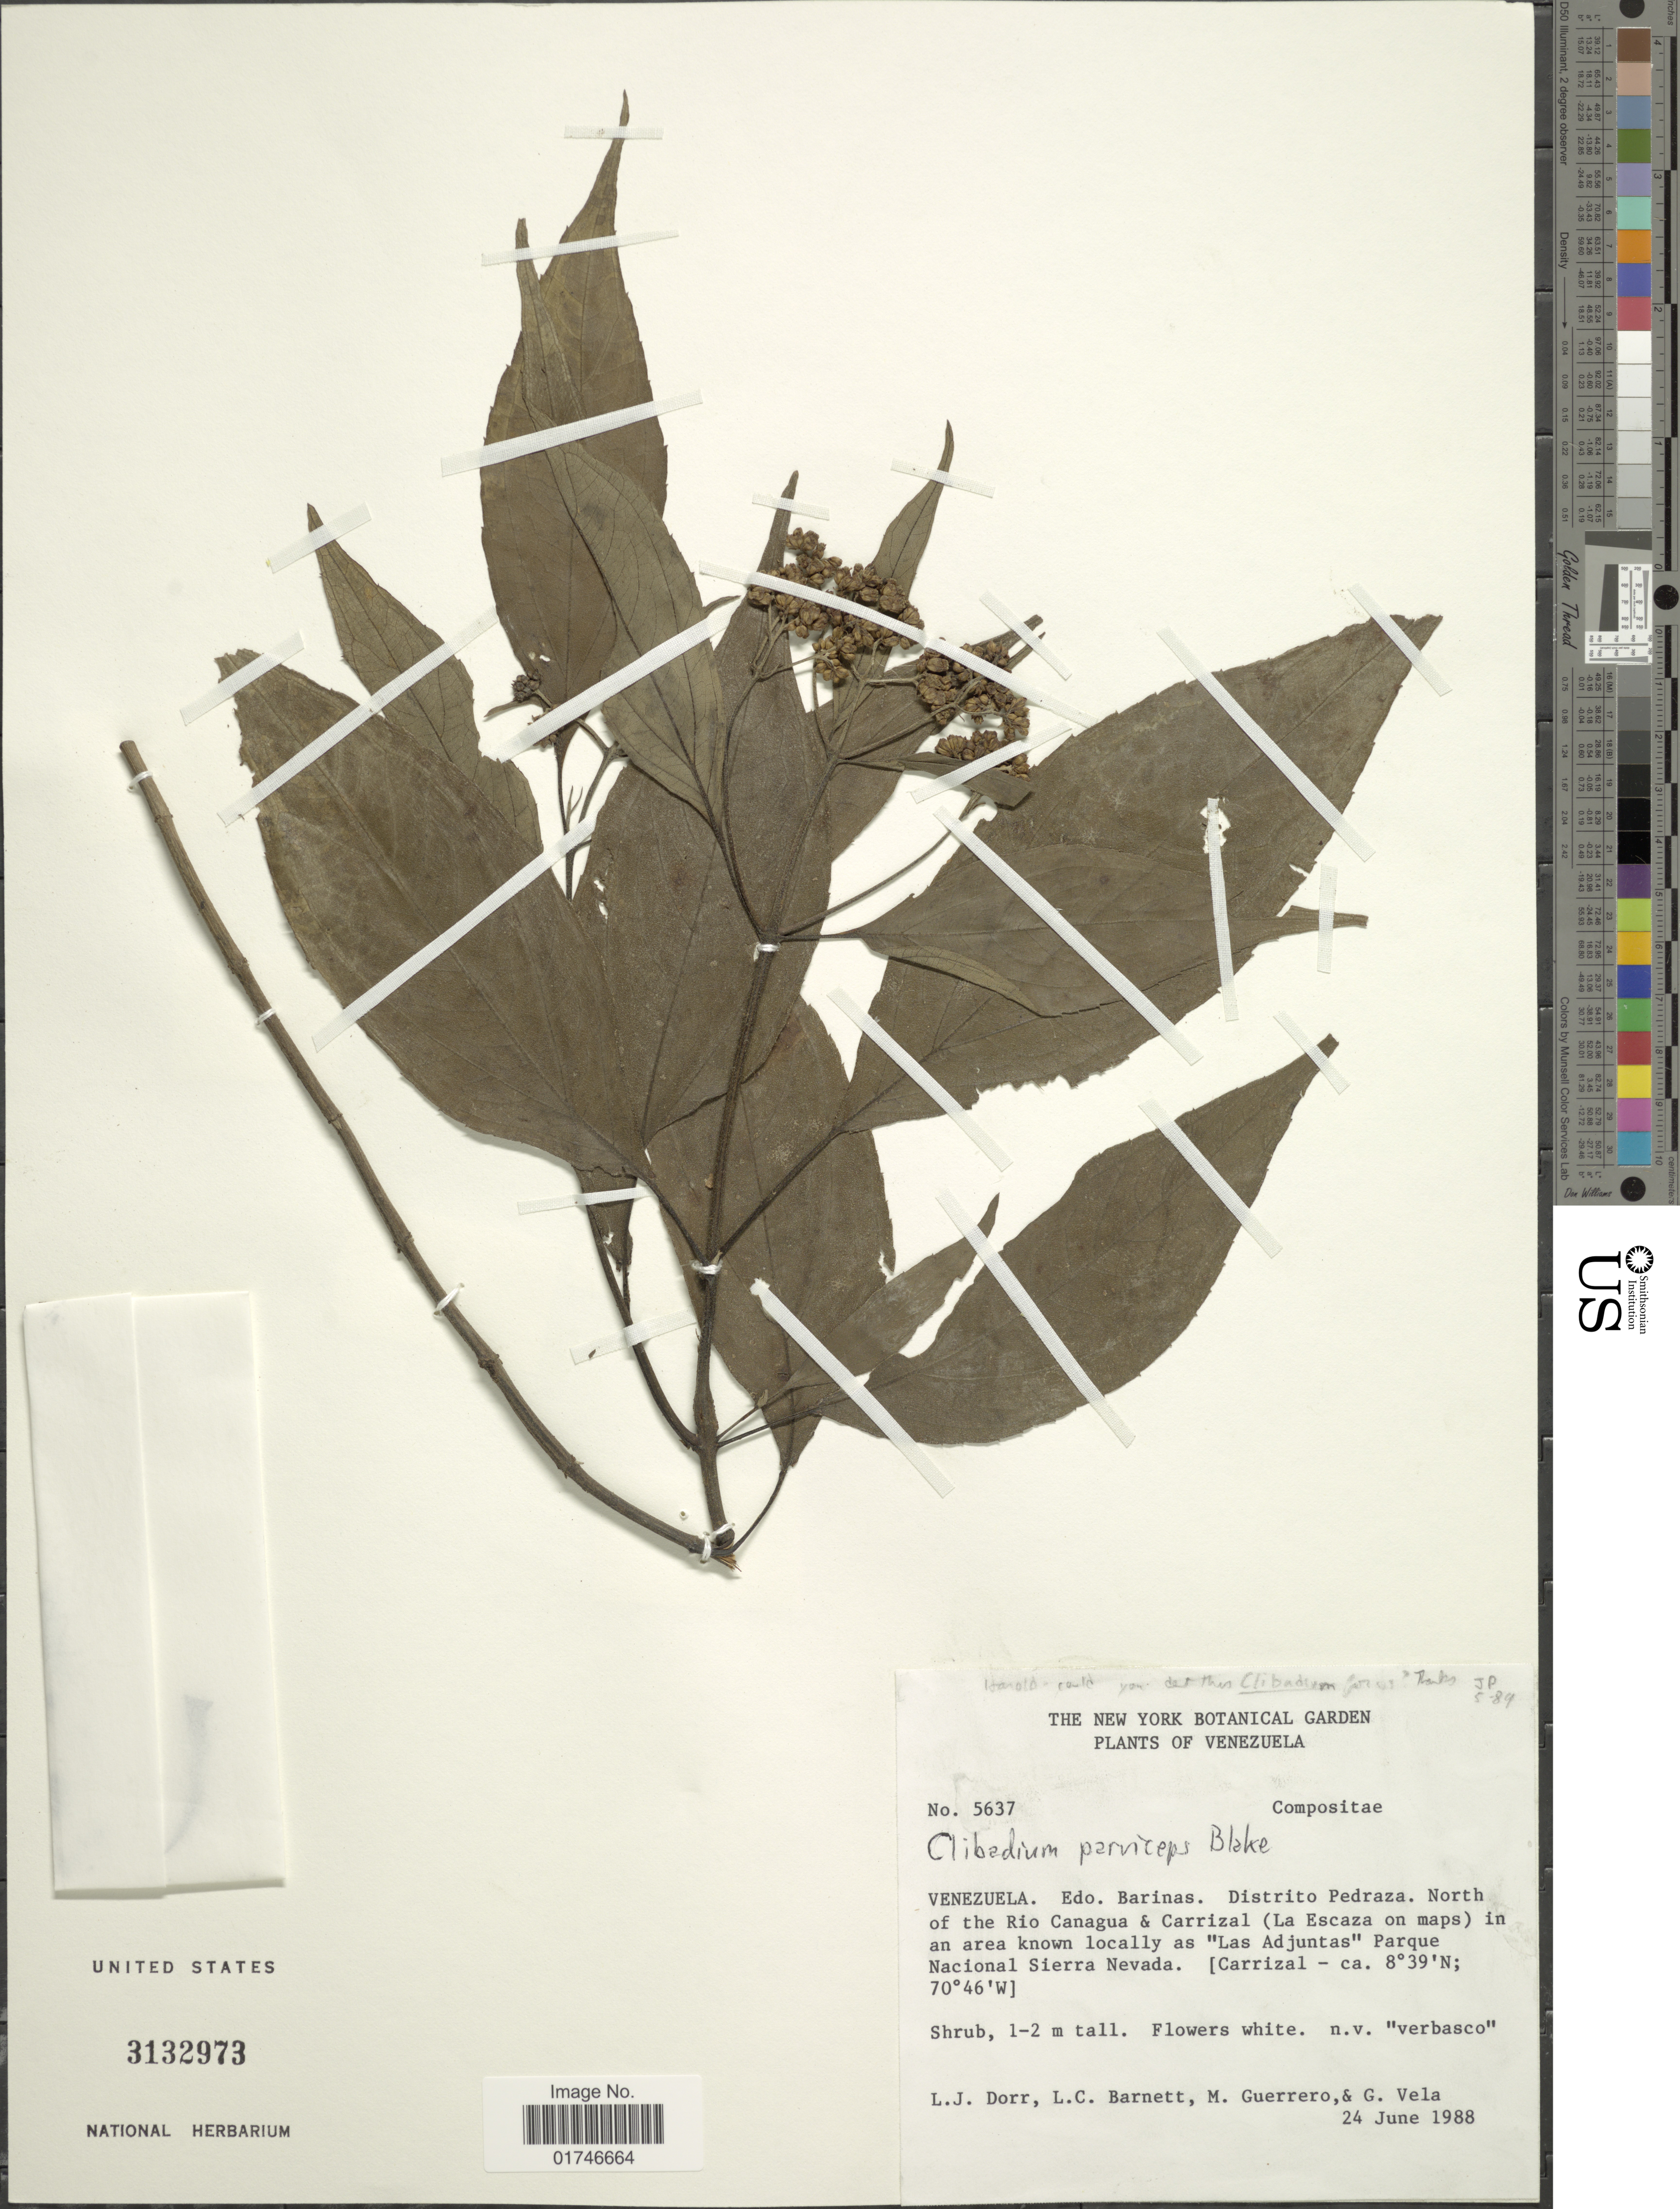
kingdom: Plantae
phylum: Tracheophyta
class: Magnoliopsida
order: Asterales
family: Asteraceae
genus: Clibadium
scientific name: Clibadium parviceps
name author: S.F. Blake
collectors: L. J. Dorr, L. C. Barnett, M. Guerrero & G. Vela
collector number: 5637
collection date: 1988-06-24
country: Venezuela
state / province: Barinas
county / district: Pedraza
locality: N of Rio Canagua & Carrizal (La Escaza on maps) in an area known locally as "Las Adjuntas" Parque Nacional Sierra Nevada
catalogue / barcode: US 3132973